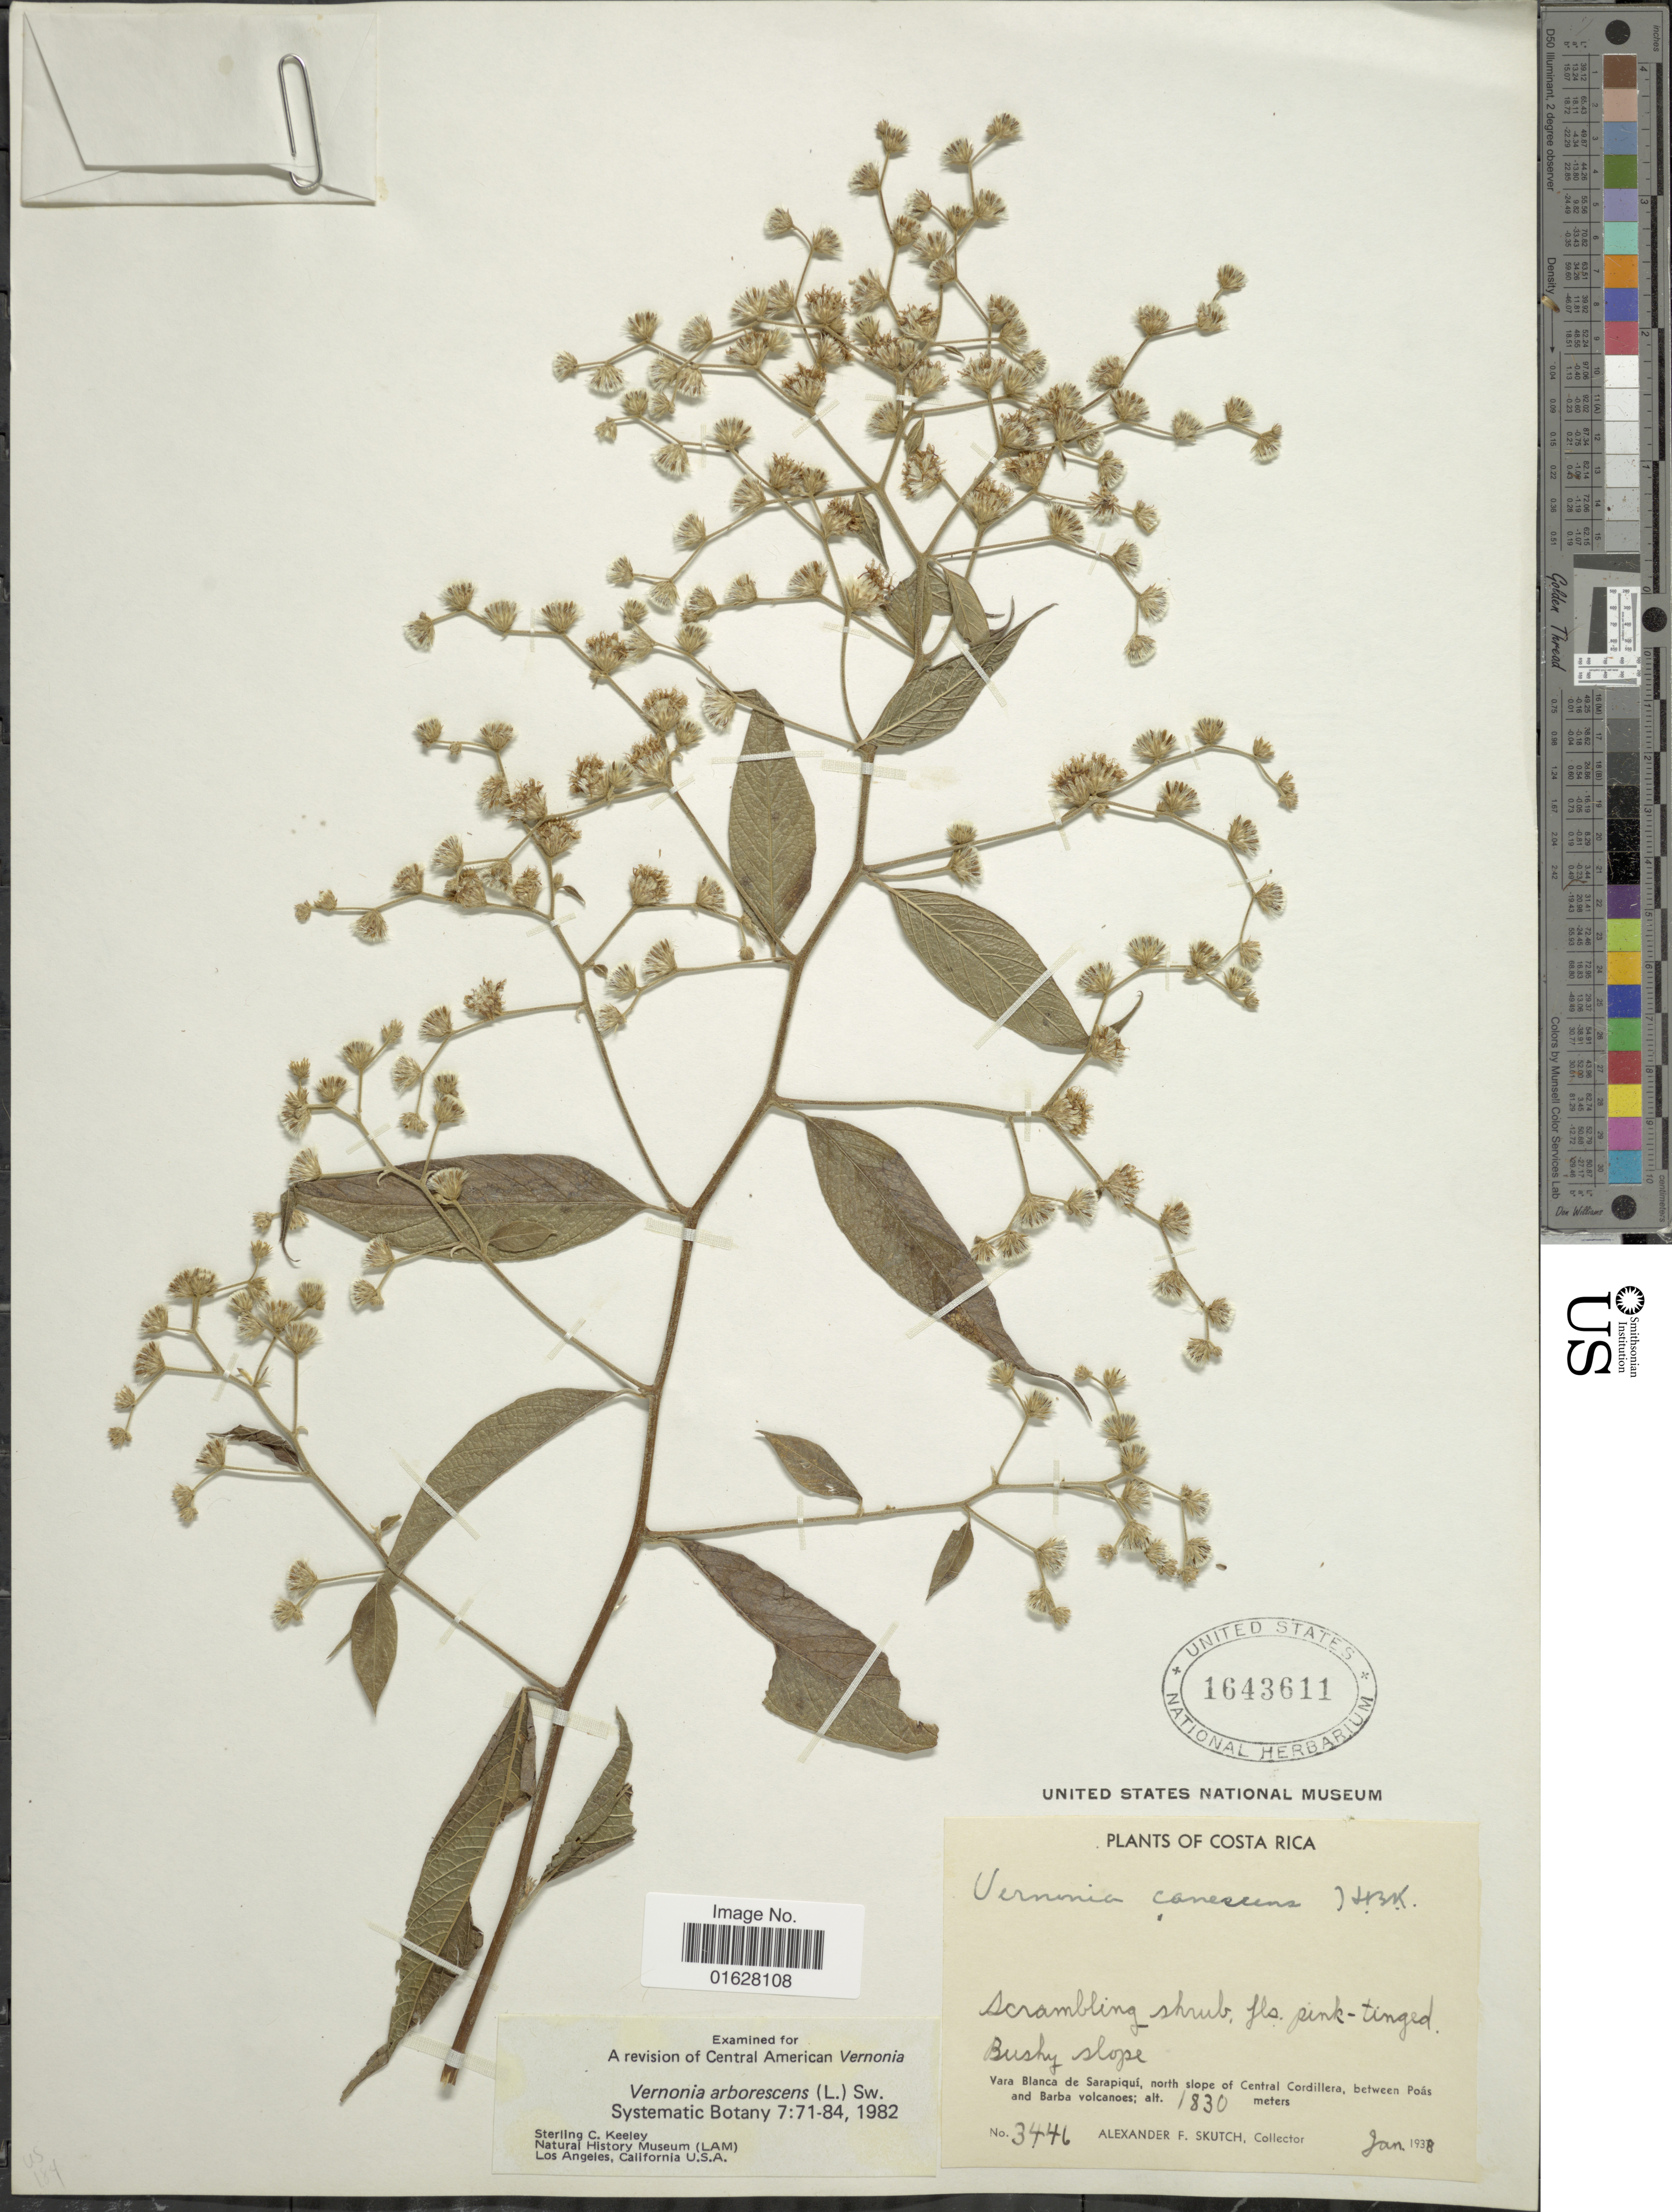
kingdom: Plantae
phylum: Tracheophyta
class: Magnoliopsida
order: Asterales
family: Asteraceae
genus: Lepidaploa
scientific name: Lepidaploa canescens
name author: (Kunth) H. Rob.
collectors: A. F. Skutch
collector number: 3446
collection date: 1938-01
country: Costa Rica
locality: Costa Rica. Bushy slope, Vara Blanca de Sarapiqui, north slope of Central Cordillera, between Poas and Barba volcanoes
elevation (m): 1830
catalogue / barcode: US 1643611